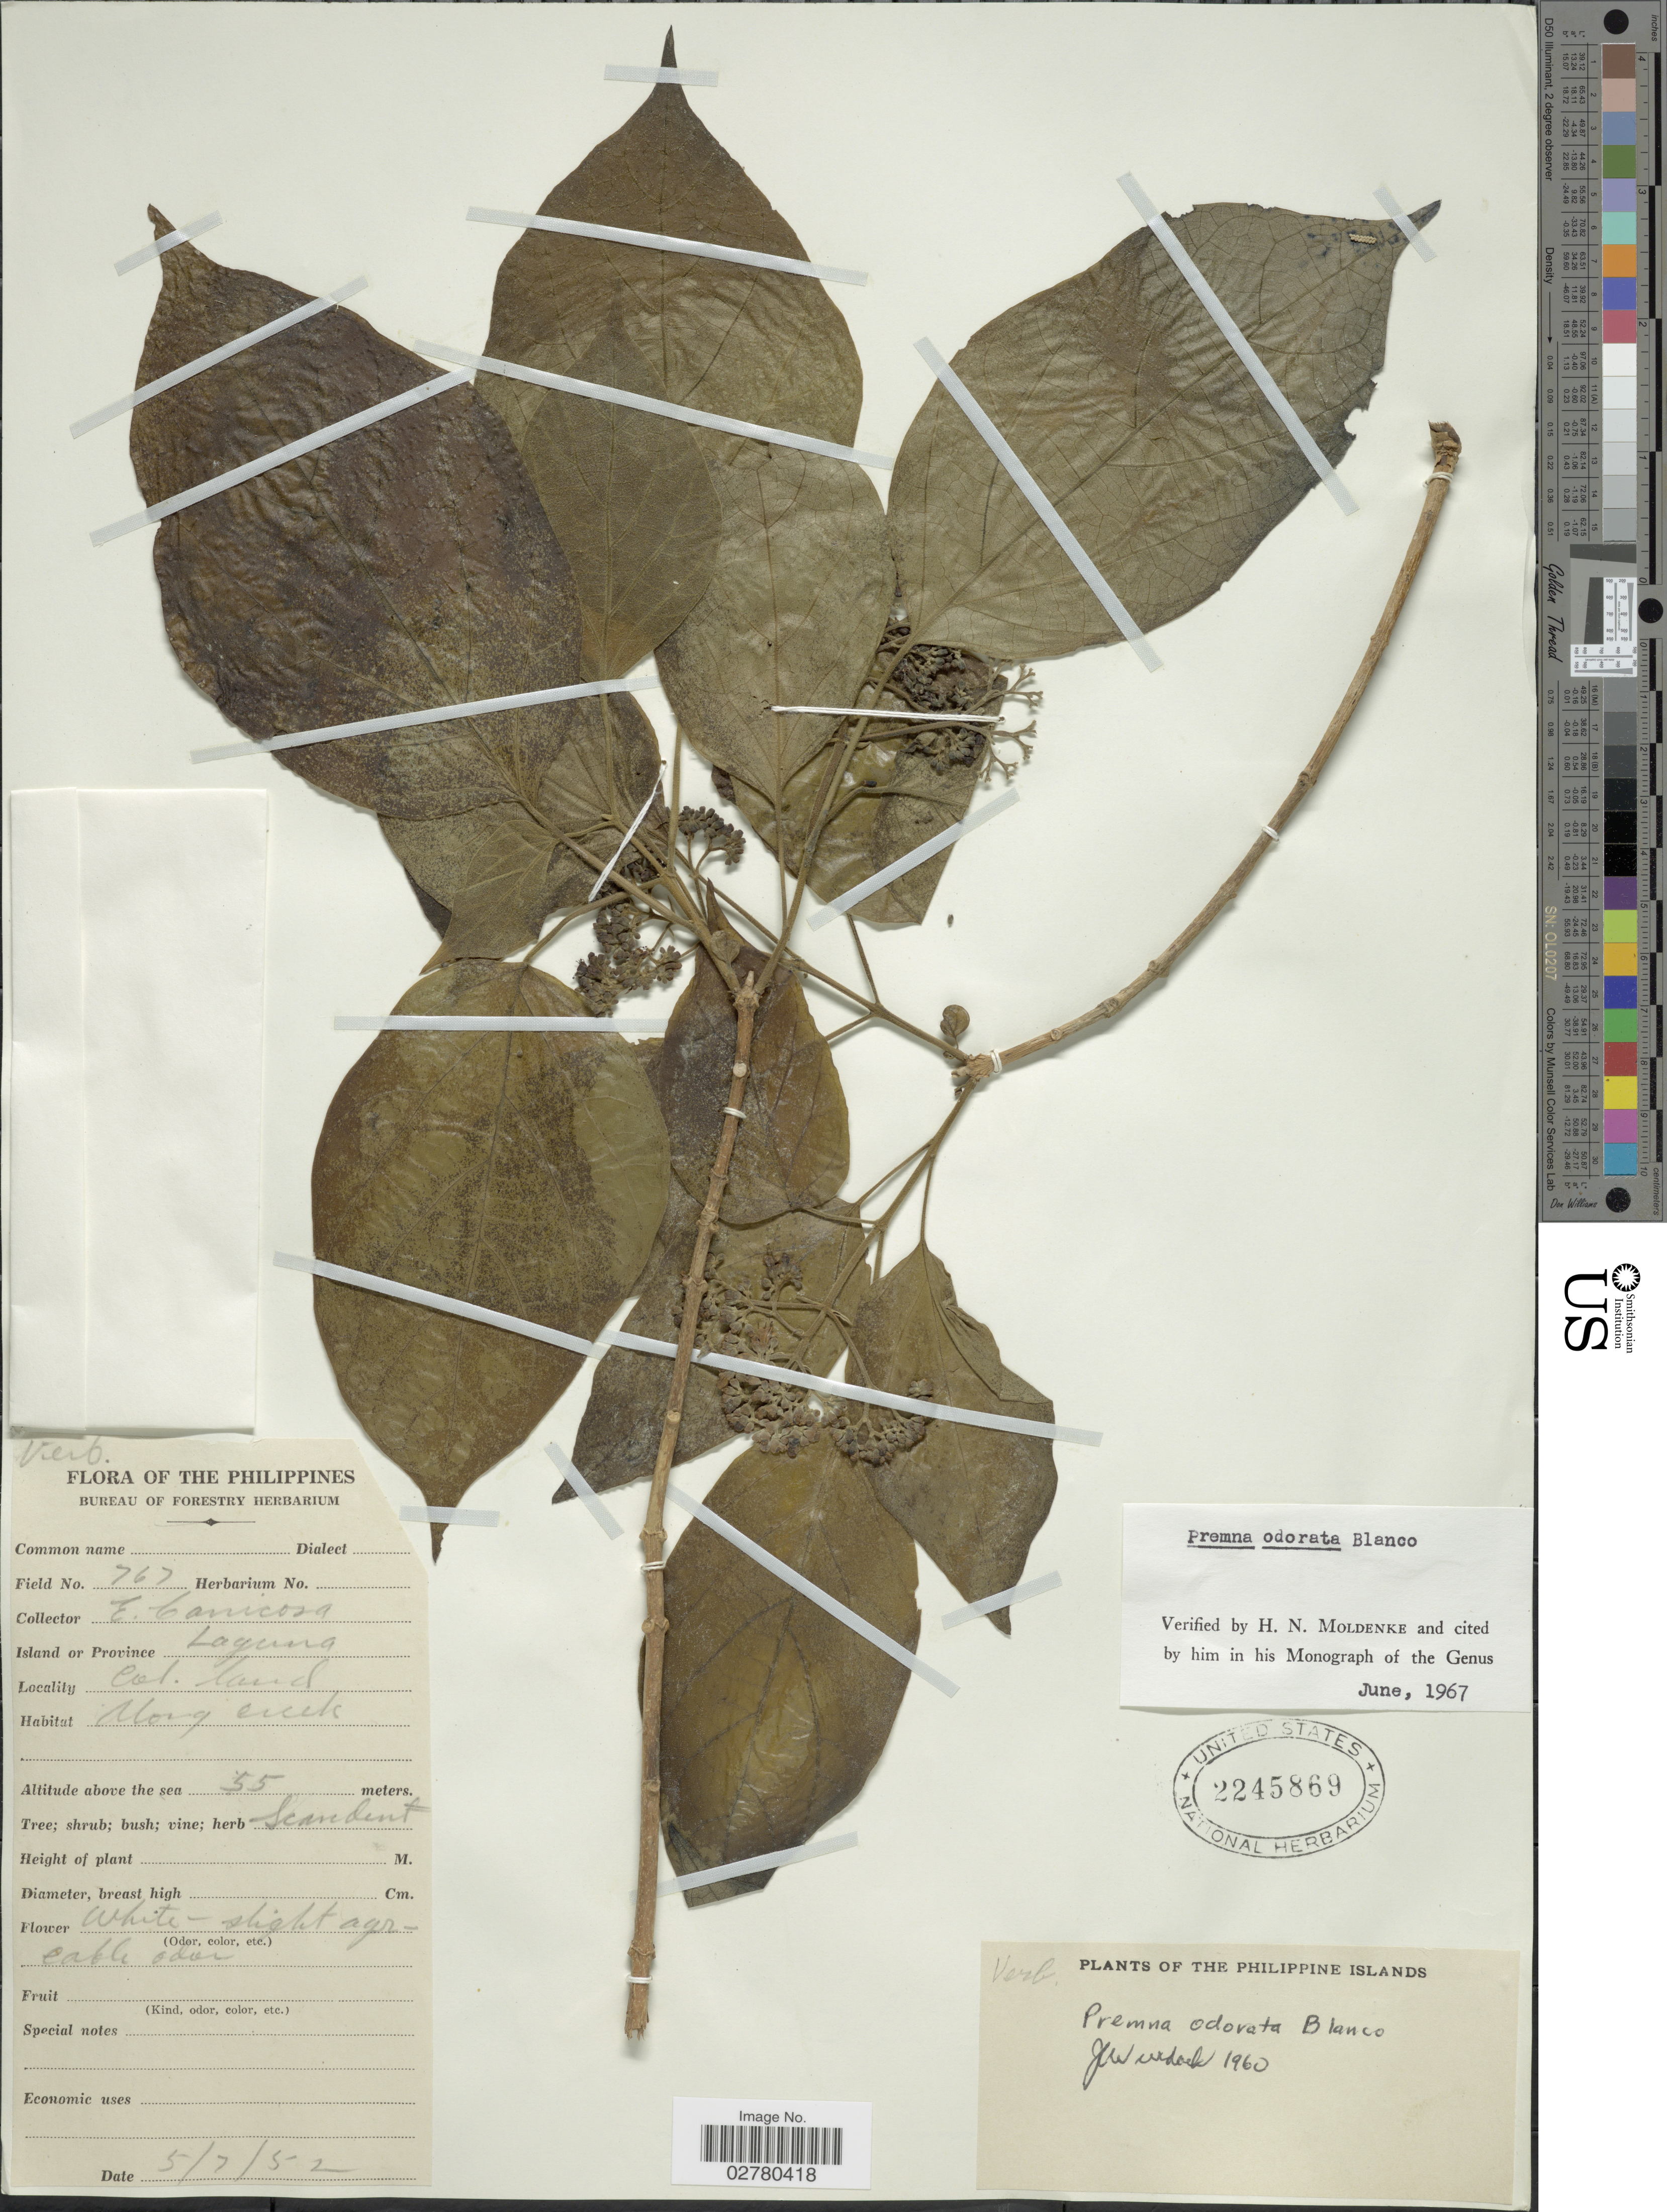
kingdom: Plantae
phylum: Tracheophyta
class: Magnoliopsida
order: Lamiales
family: Lamiaceae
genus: Premna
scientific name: Premna odorata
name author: Blanco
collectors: E. Canicosa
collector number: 767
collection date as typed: Transcribed d/m/y: 5/7/52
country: Philippines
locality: Island or Province Laguna, Col. land.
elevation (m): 55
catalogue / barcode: US 2245869